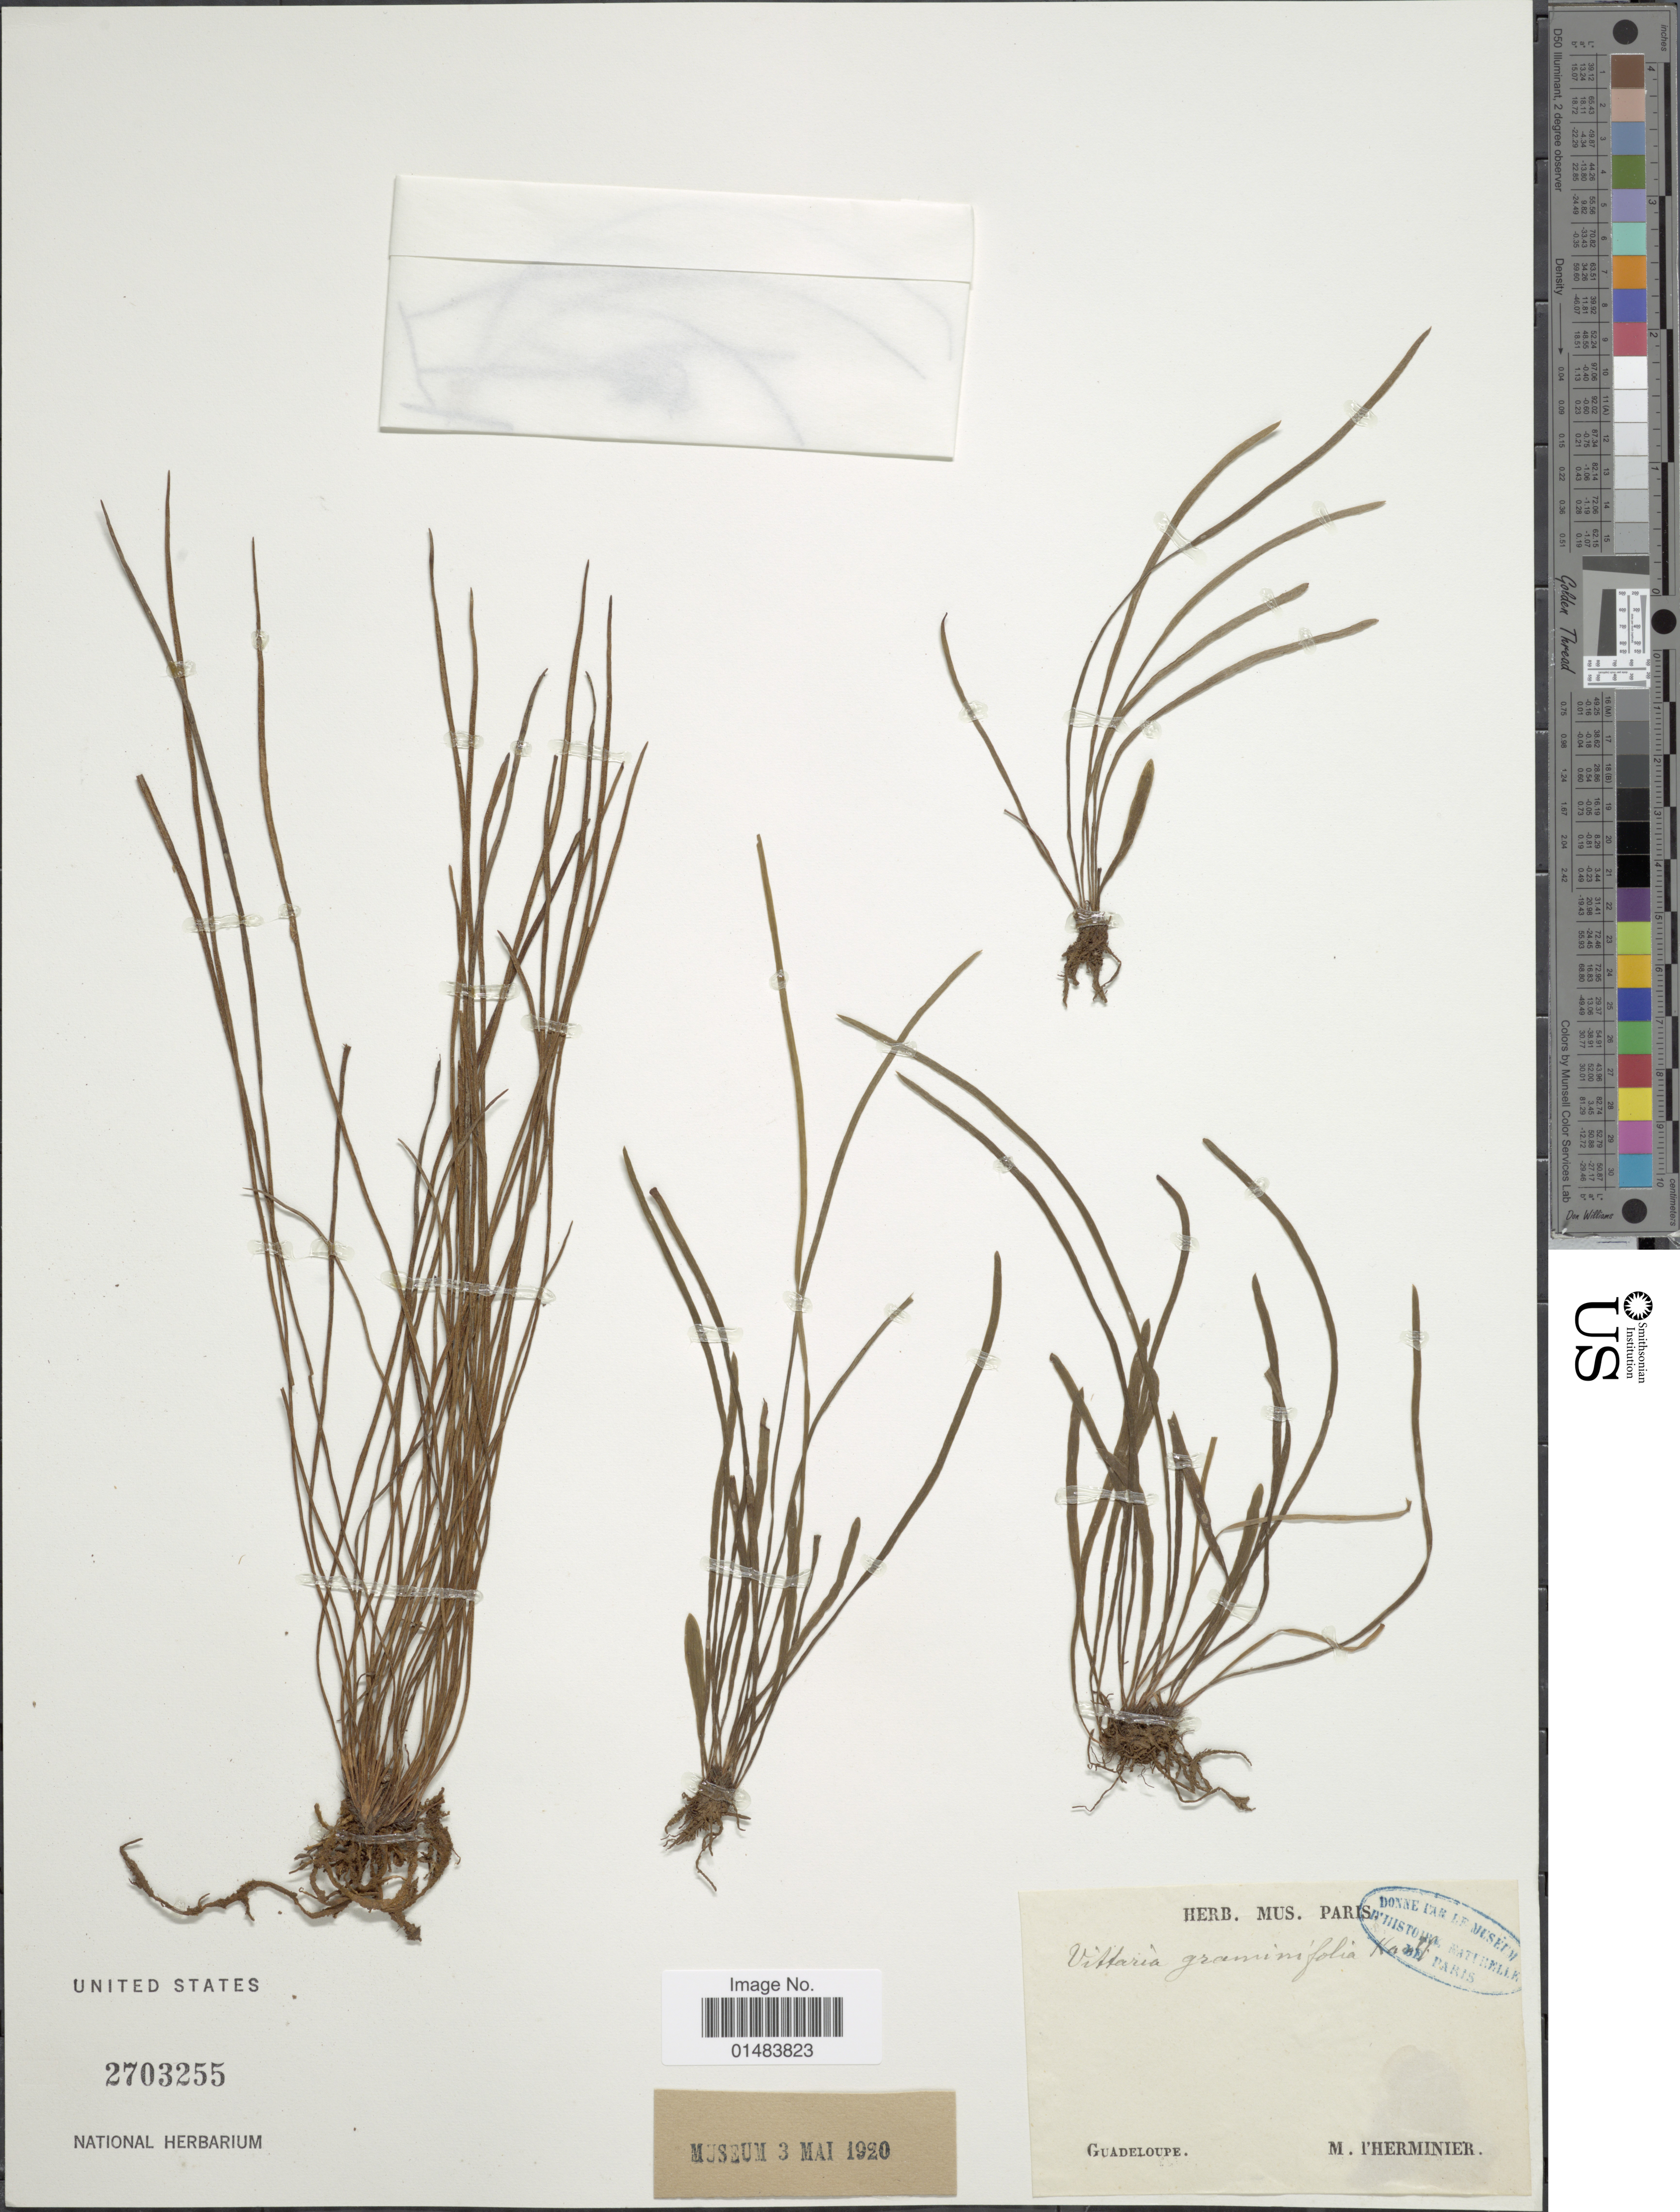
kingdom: Plantae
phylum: Tracheophyta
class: Polypodiopsida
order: Polypodiales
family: Pteridaceae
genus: Vittaria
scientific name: Vittaria graminifolia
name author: Kaulf.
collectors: M. Herminier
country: Guadeloupe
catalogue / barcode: US 2703255